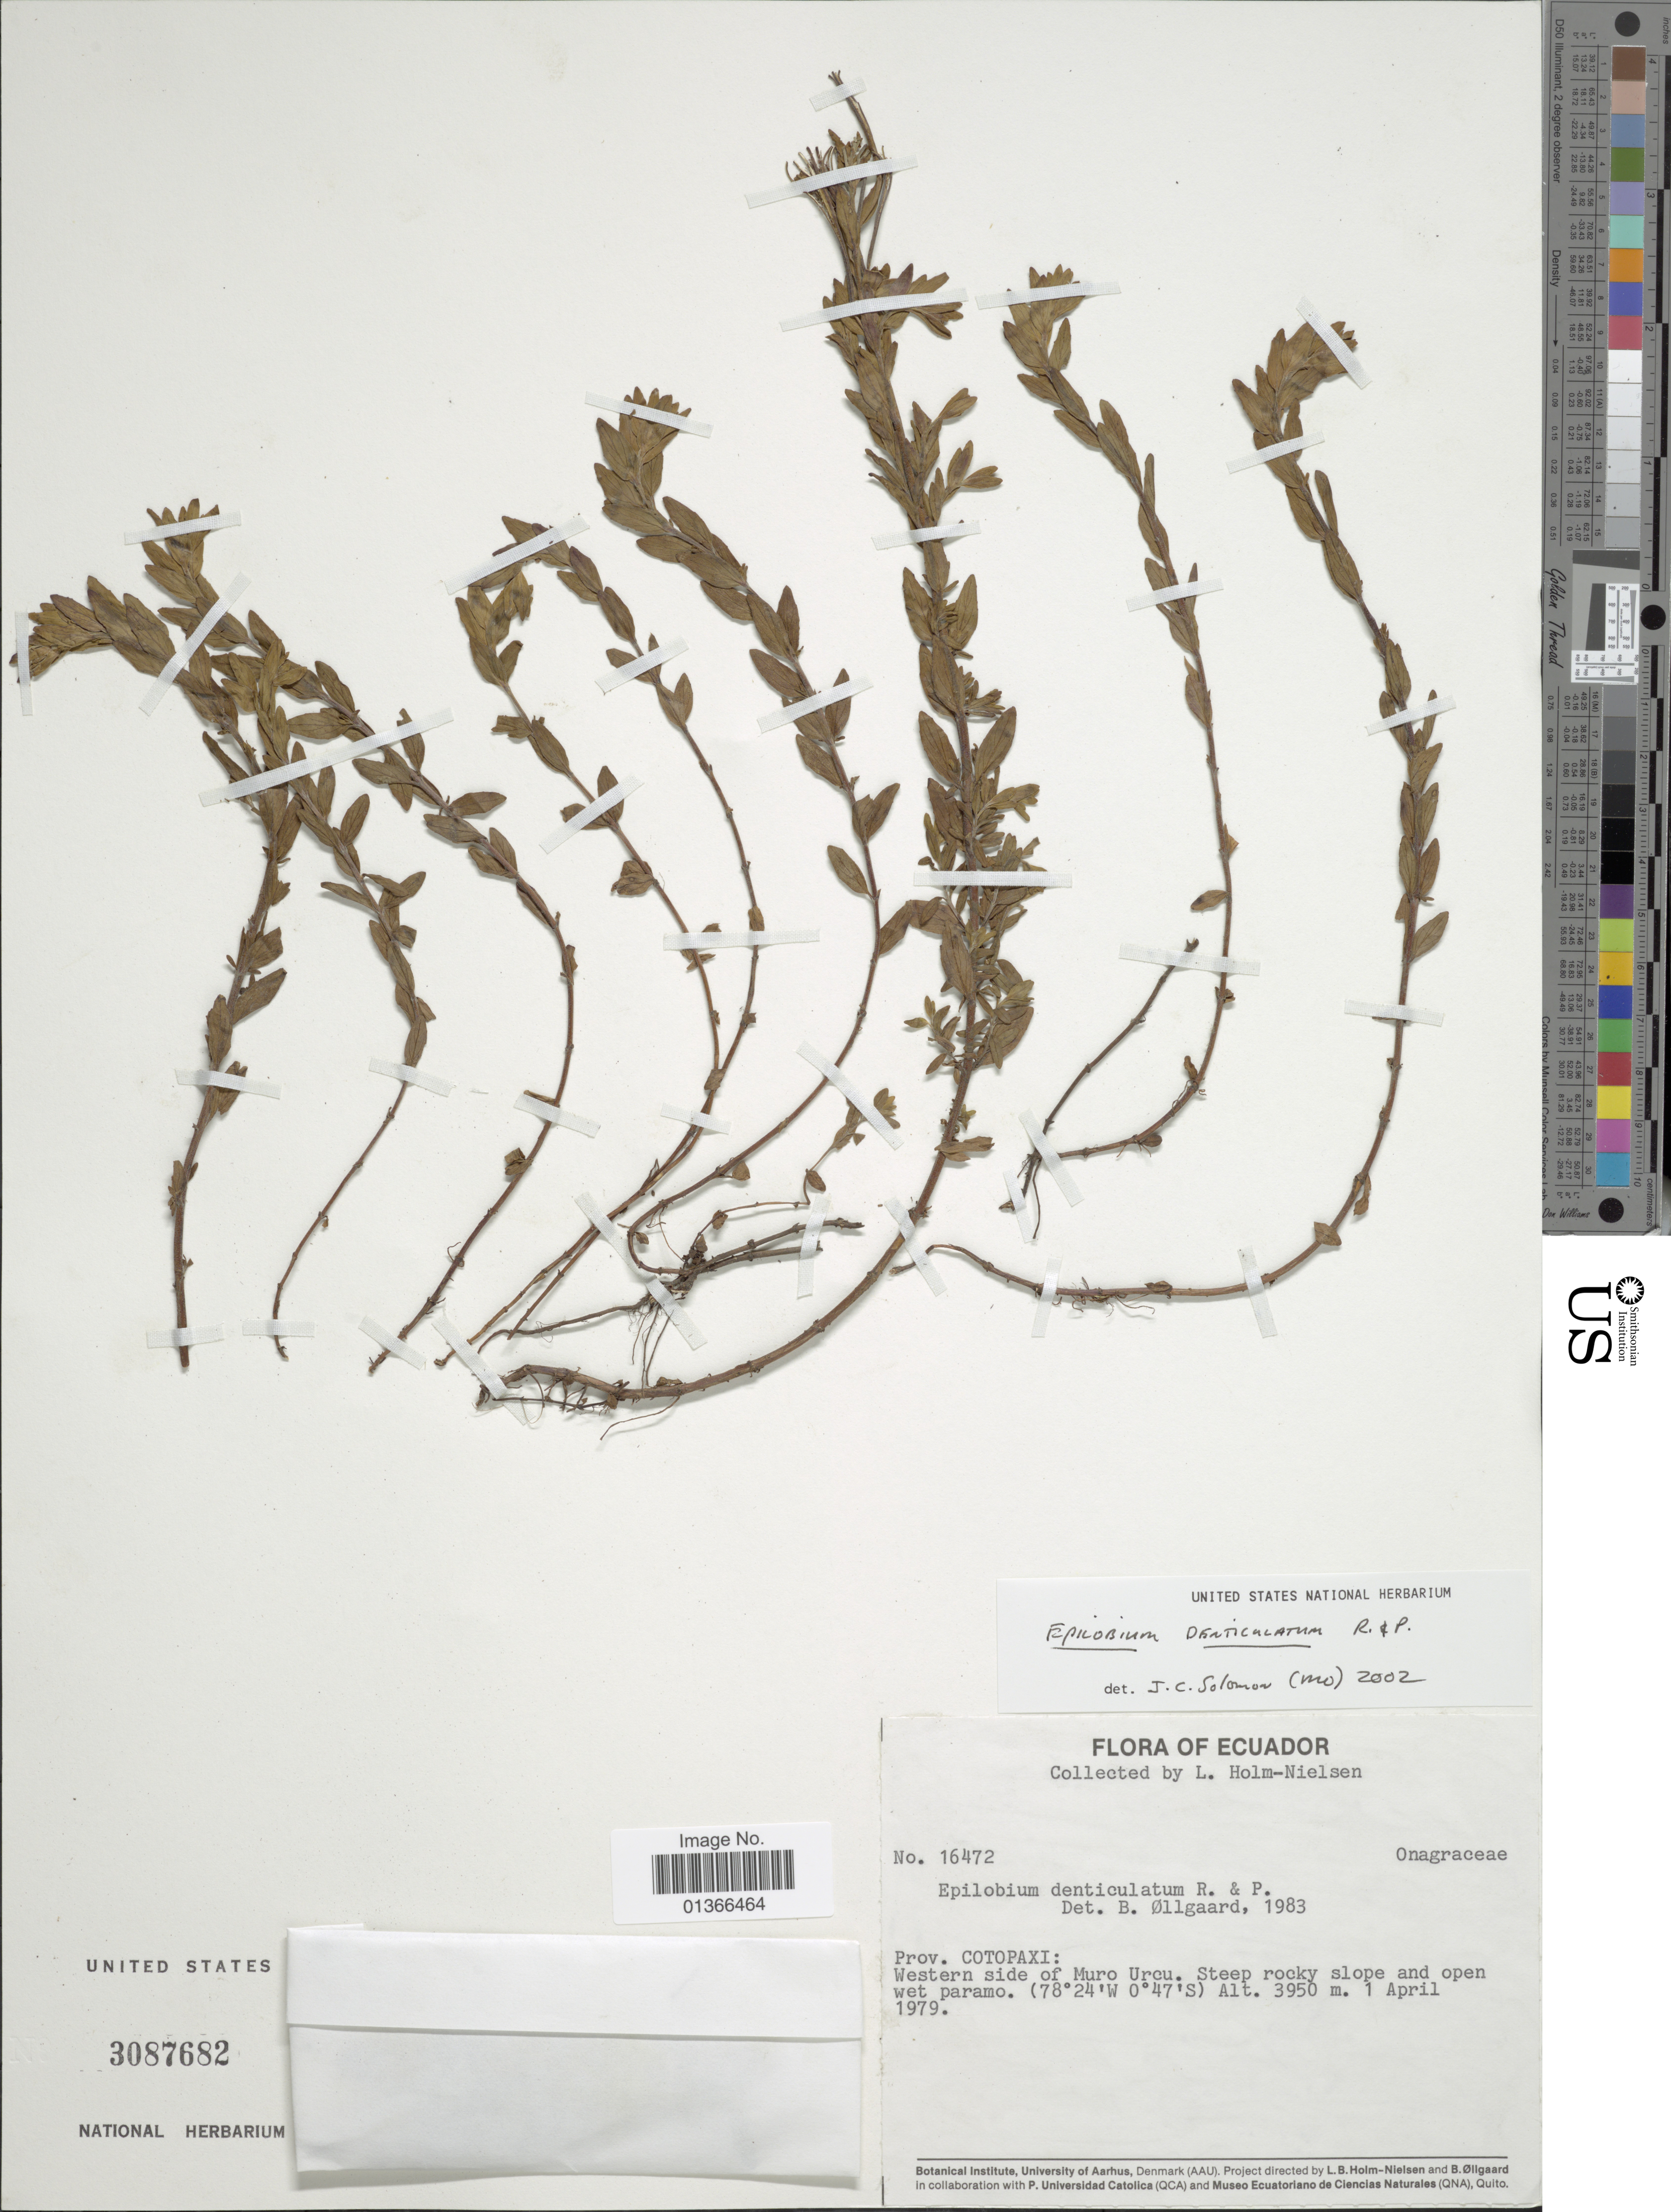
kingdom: Plantae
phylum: Tracheophyta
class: Magnoliopsida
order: Myrtales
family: Onagraceae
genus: Epilobium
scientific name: Epilobium denticulatum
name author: Ruiz & Pav.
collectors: L. B. Holm-Nielsen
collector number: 16472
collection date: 1979-04-01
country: Ecuador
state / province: Cotopaxi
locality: Western side of Muro Urcu.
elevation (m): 3950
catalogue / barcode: US 3087682